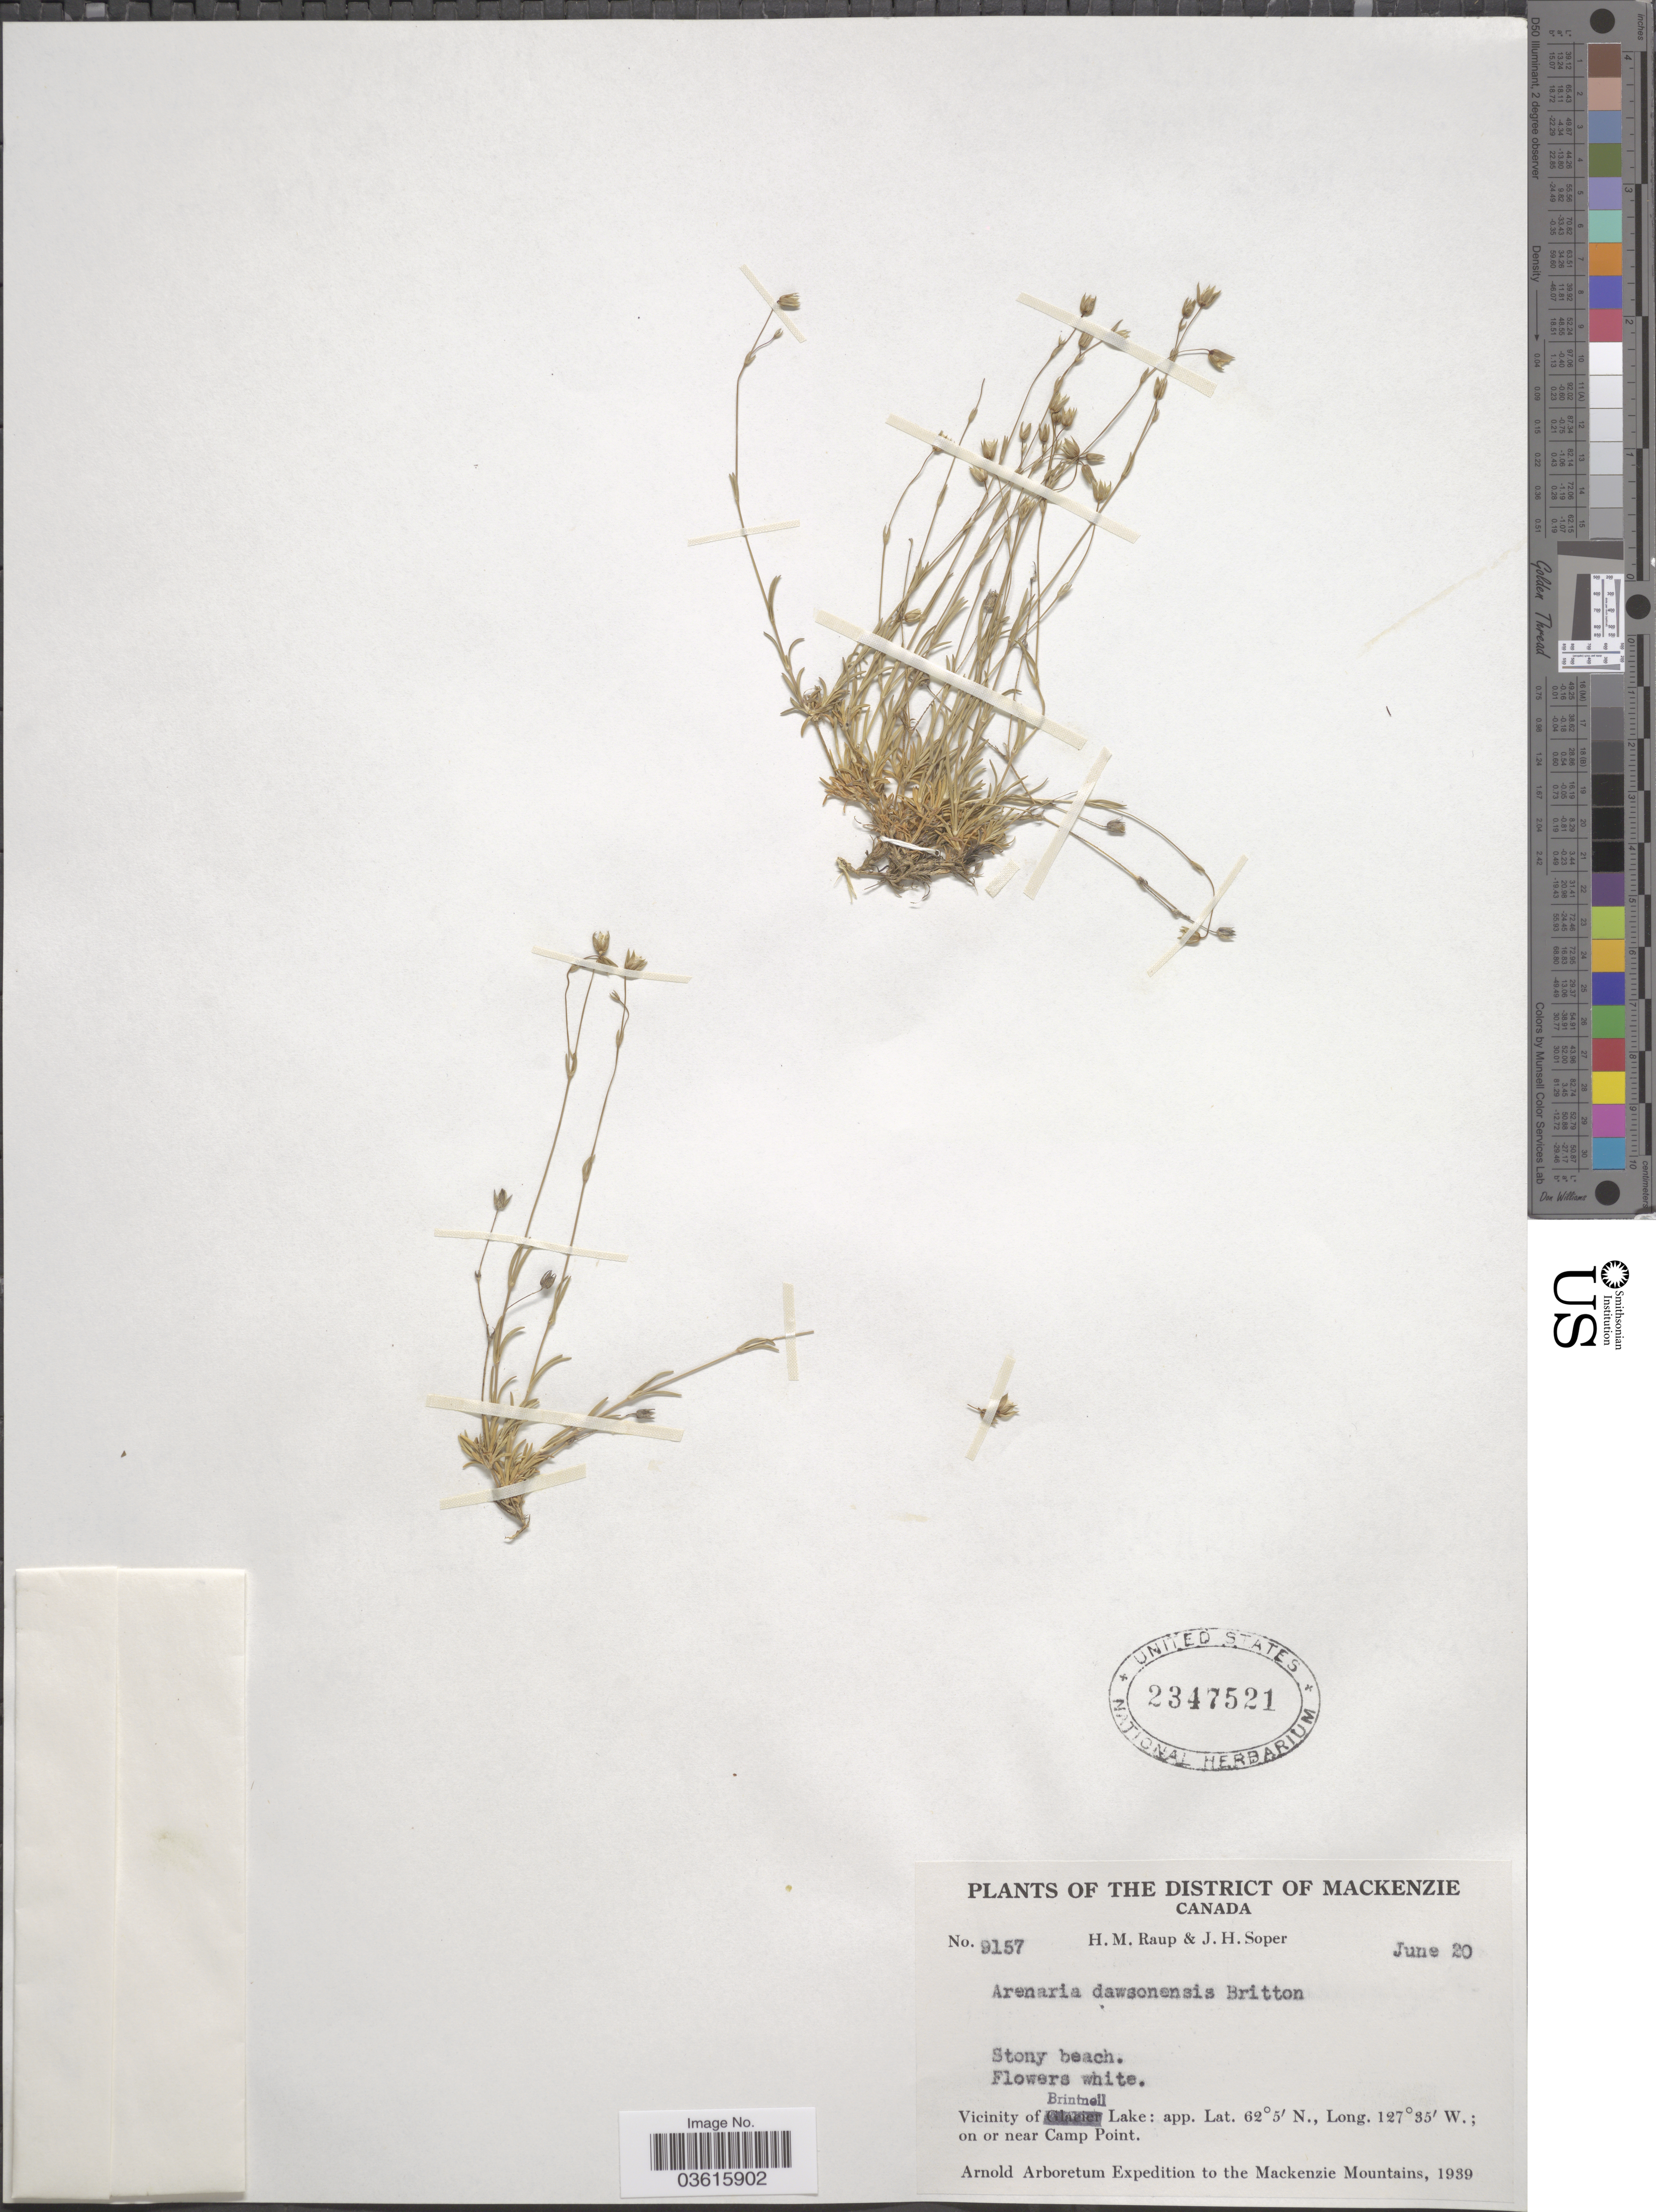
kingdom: Plantae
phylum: Tracheophyta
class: Magnoliopsida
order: Caryophyllales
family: Caryophyllaceae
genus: Minuartia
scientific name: Minuartia dawsonensis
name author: (Britton) House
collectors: H. Raup & J. H. Soper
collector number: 9157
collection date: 1939-06-20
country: Canada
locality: The Region of Mackenzie, Vicinity of Brintnell Lake: on or near Camp Point. The Mackenzie Mountains.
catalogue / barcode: US 2347521